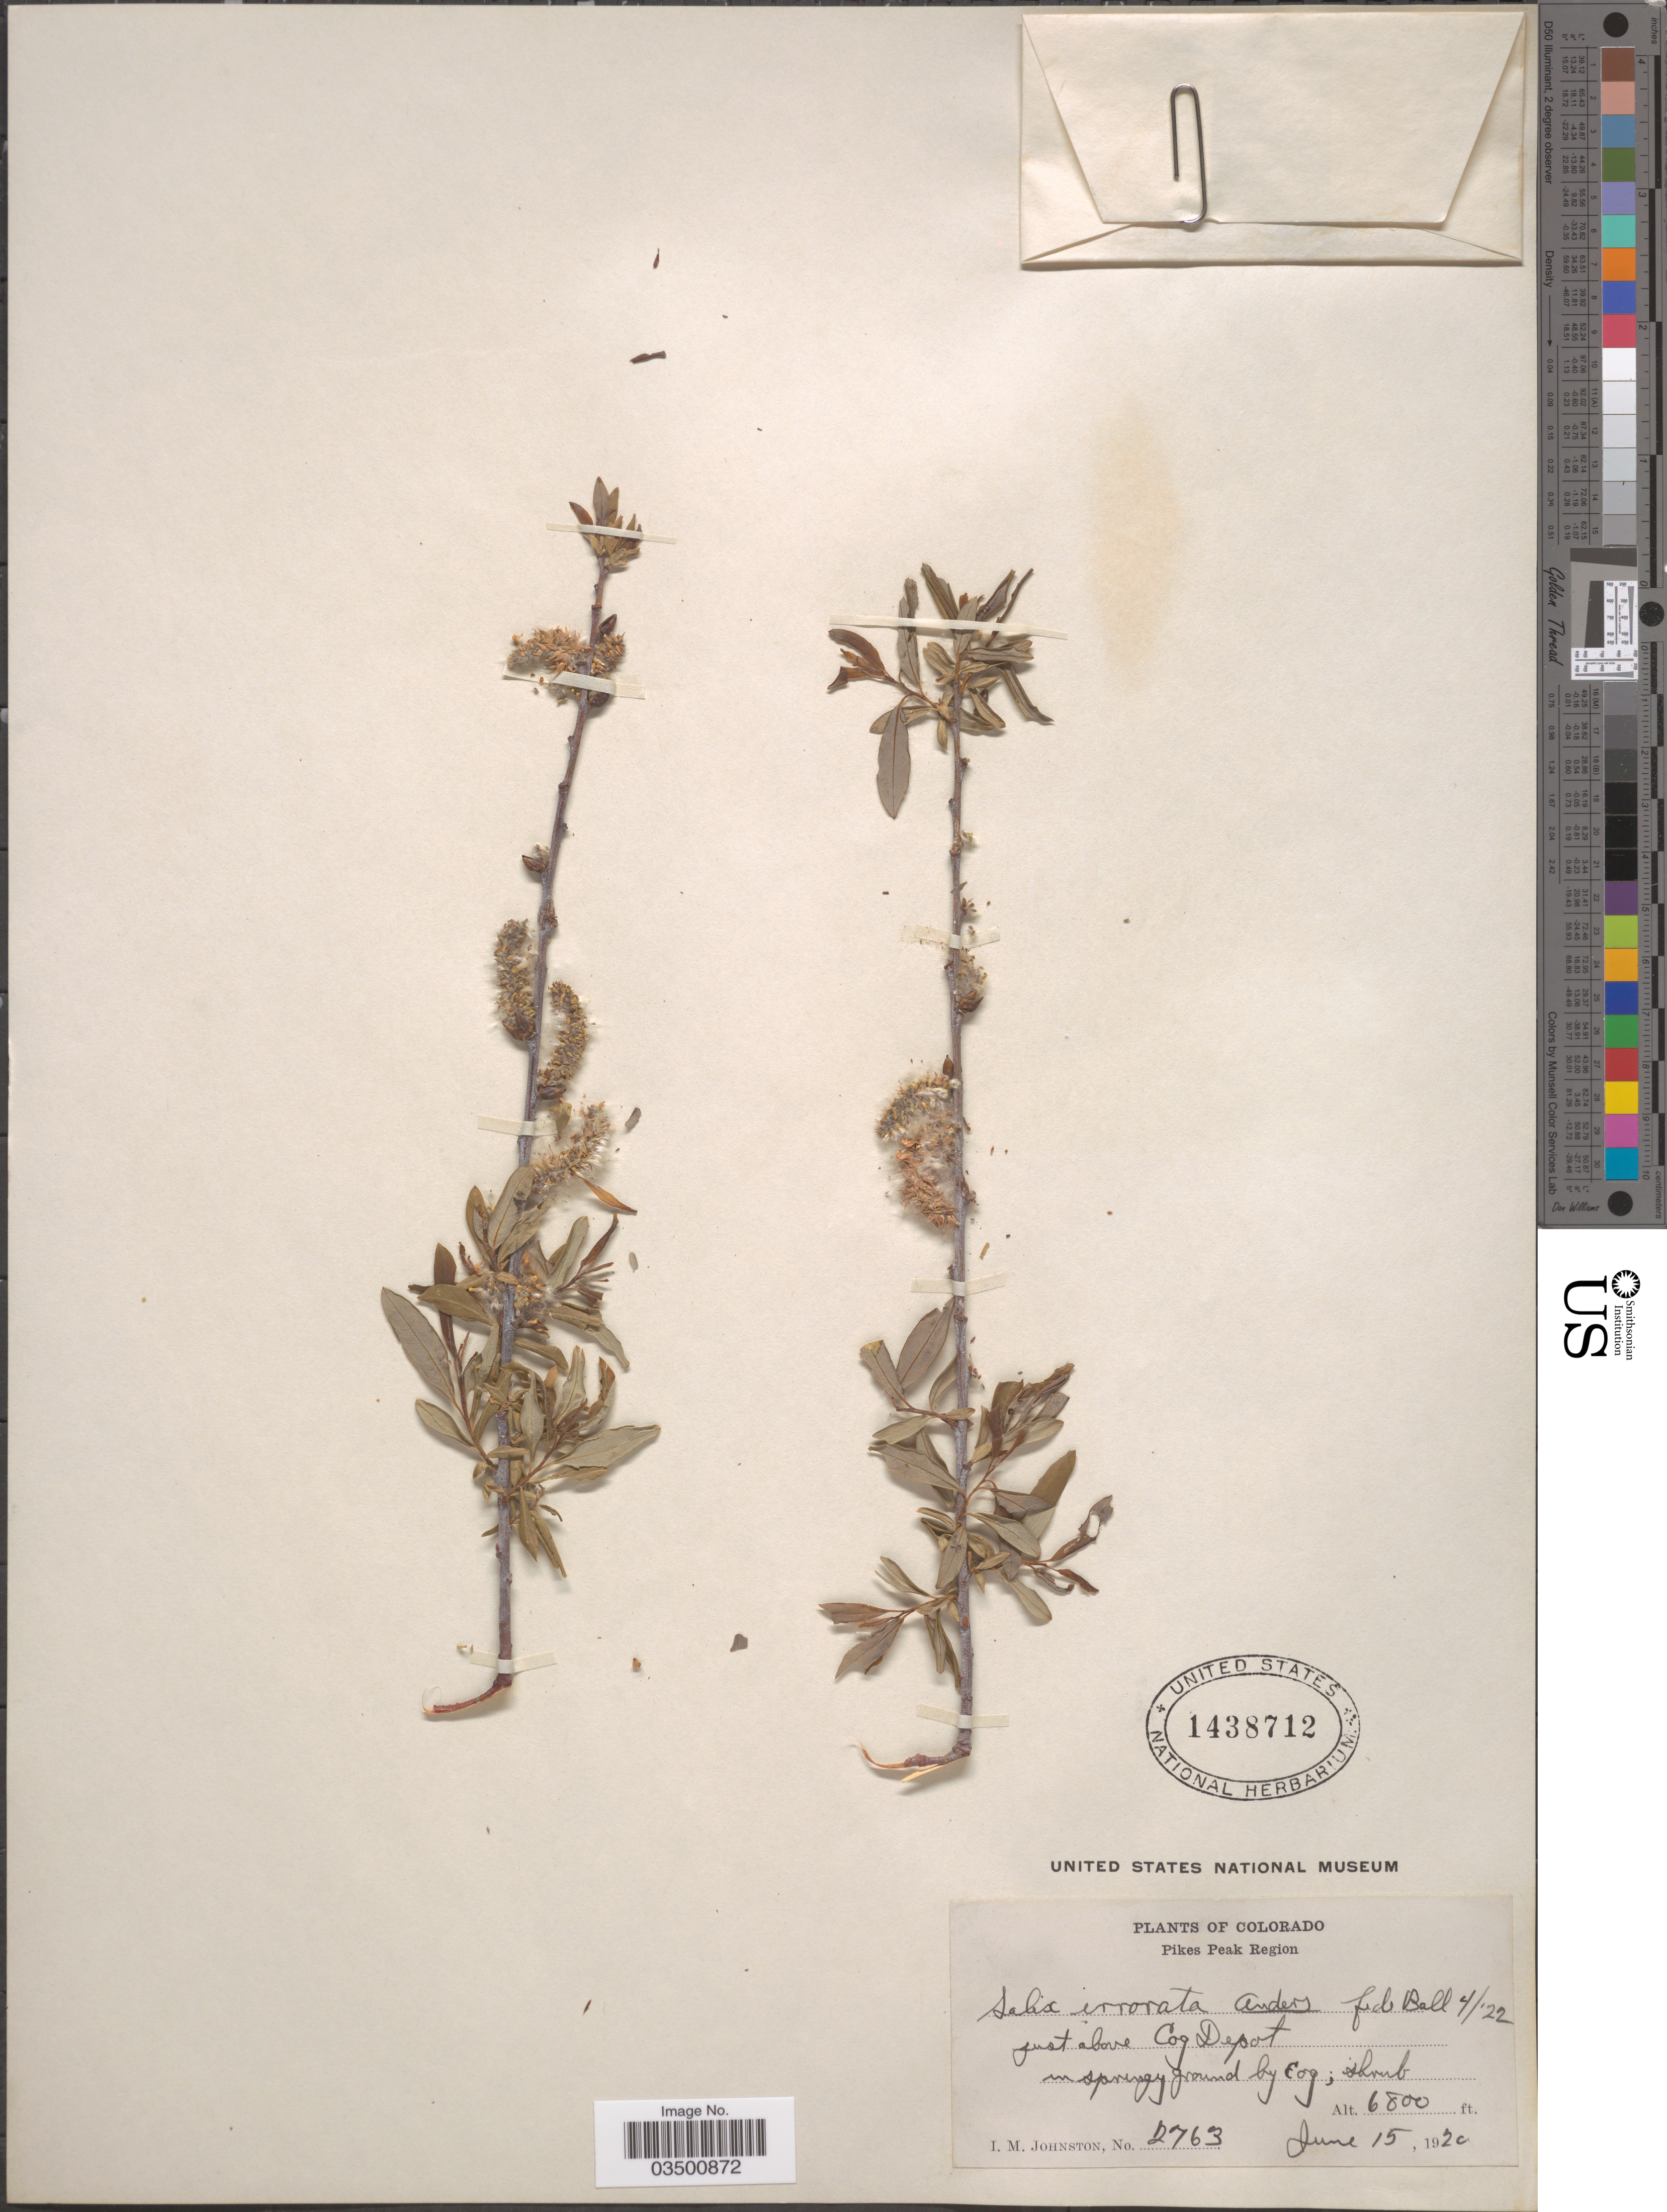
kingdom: Plantae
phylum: Tracheophyta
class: Magnoliopsida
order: Malpighiales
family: Salicaceae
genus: Salix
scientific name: Salix irrorata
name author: Andersson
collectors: I.M. Johnston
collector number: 2763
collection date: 1920-06-15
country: United States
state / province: Colorado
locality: Pikes Peak Region. Just above Cog Depot.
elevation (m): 2073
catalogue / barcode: US 1438712